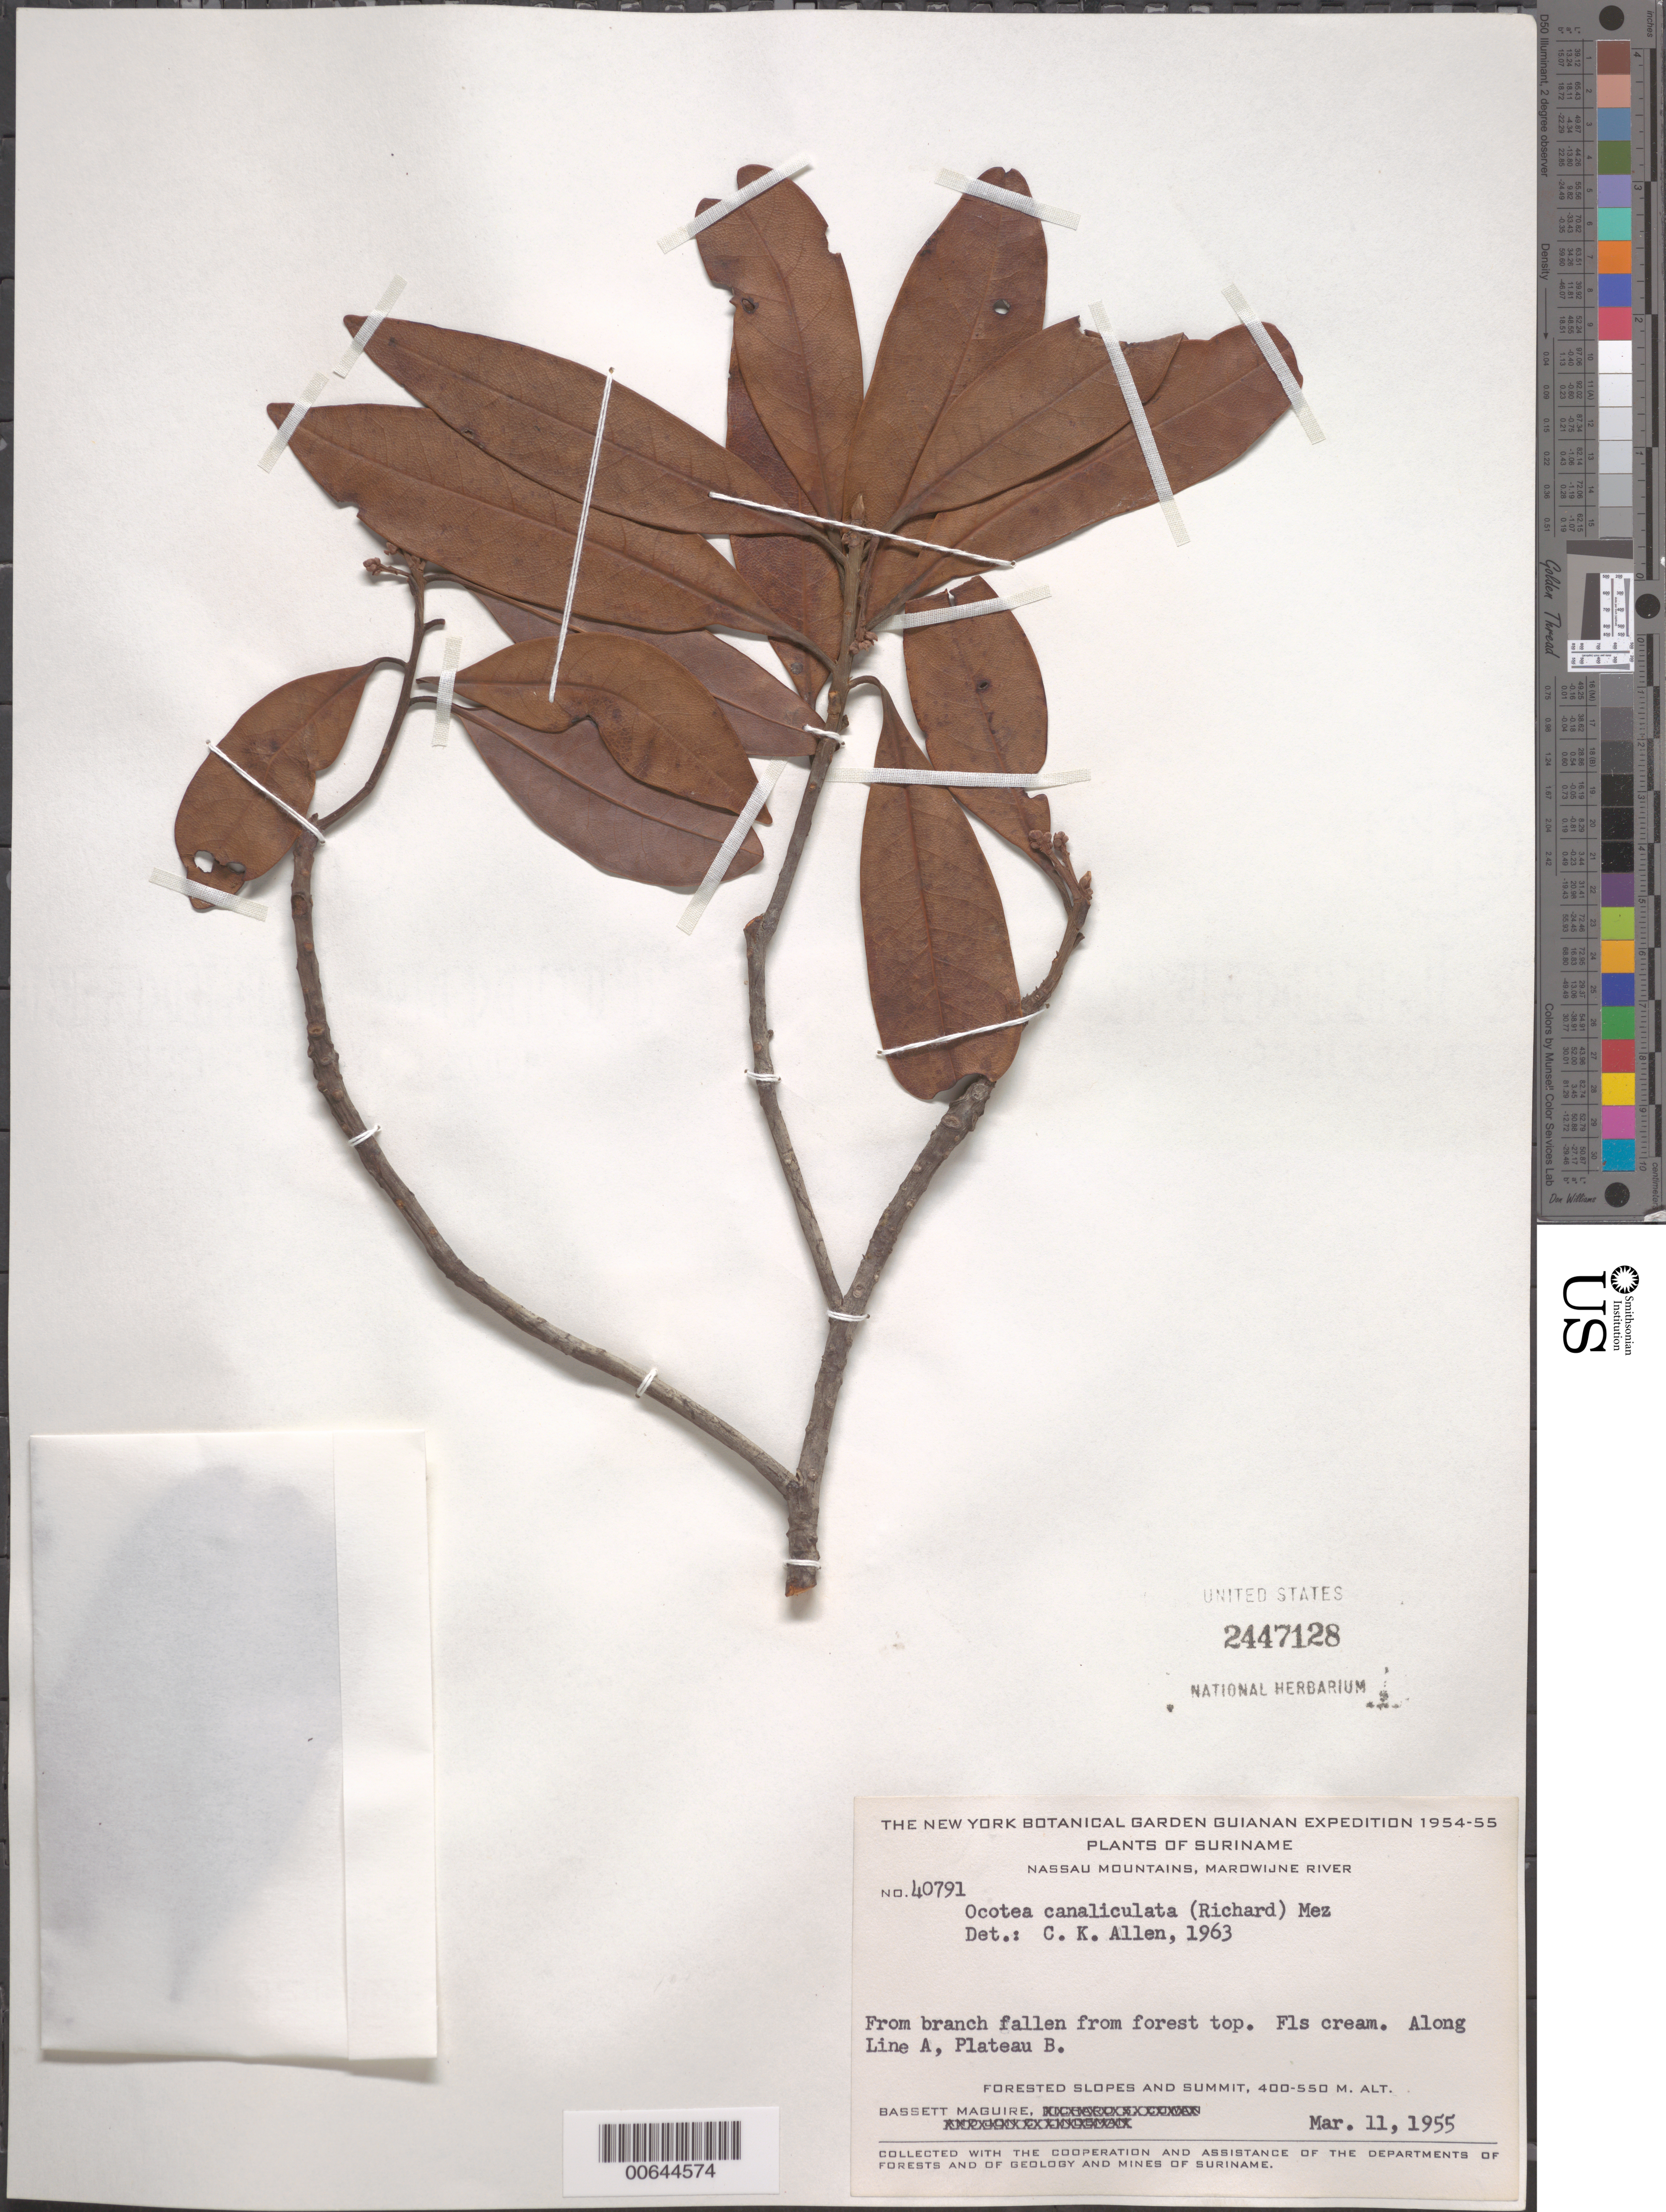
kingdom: Plantae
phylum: Tracheophyta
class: Magnoliopsida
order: Laurales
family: Lauraceae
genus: Ocotea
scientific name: Ocotea canaliculata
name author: (Rich.) Mez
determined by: Allen, C. K.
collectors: B. Maguire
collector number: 40791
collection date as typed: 11-Mar-55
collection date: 1955-03-11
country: Suriname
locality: Nassau Mts., Marowijne R.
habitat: Forested slopes and summit. From branch fallen from forest top, along Line A, Plateau B.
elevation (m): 400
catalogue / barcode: US 2447128